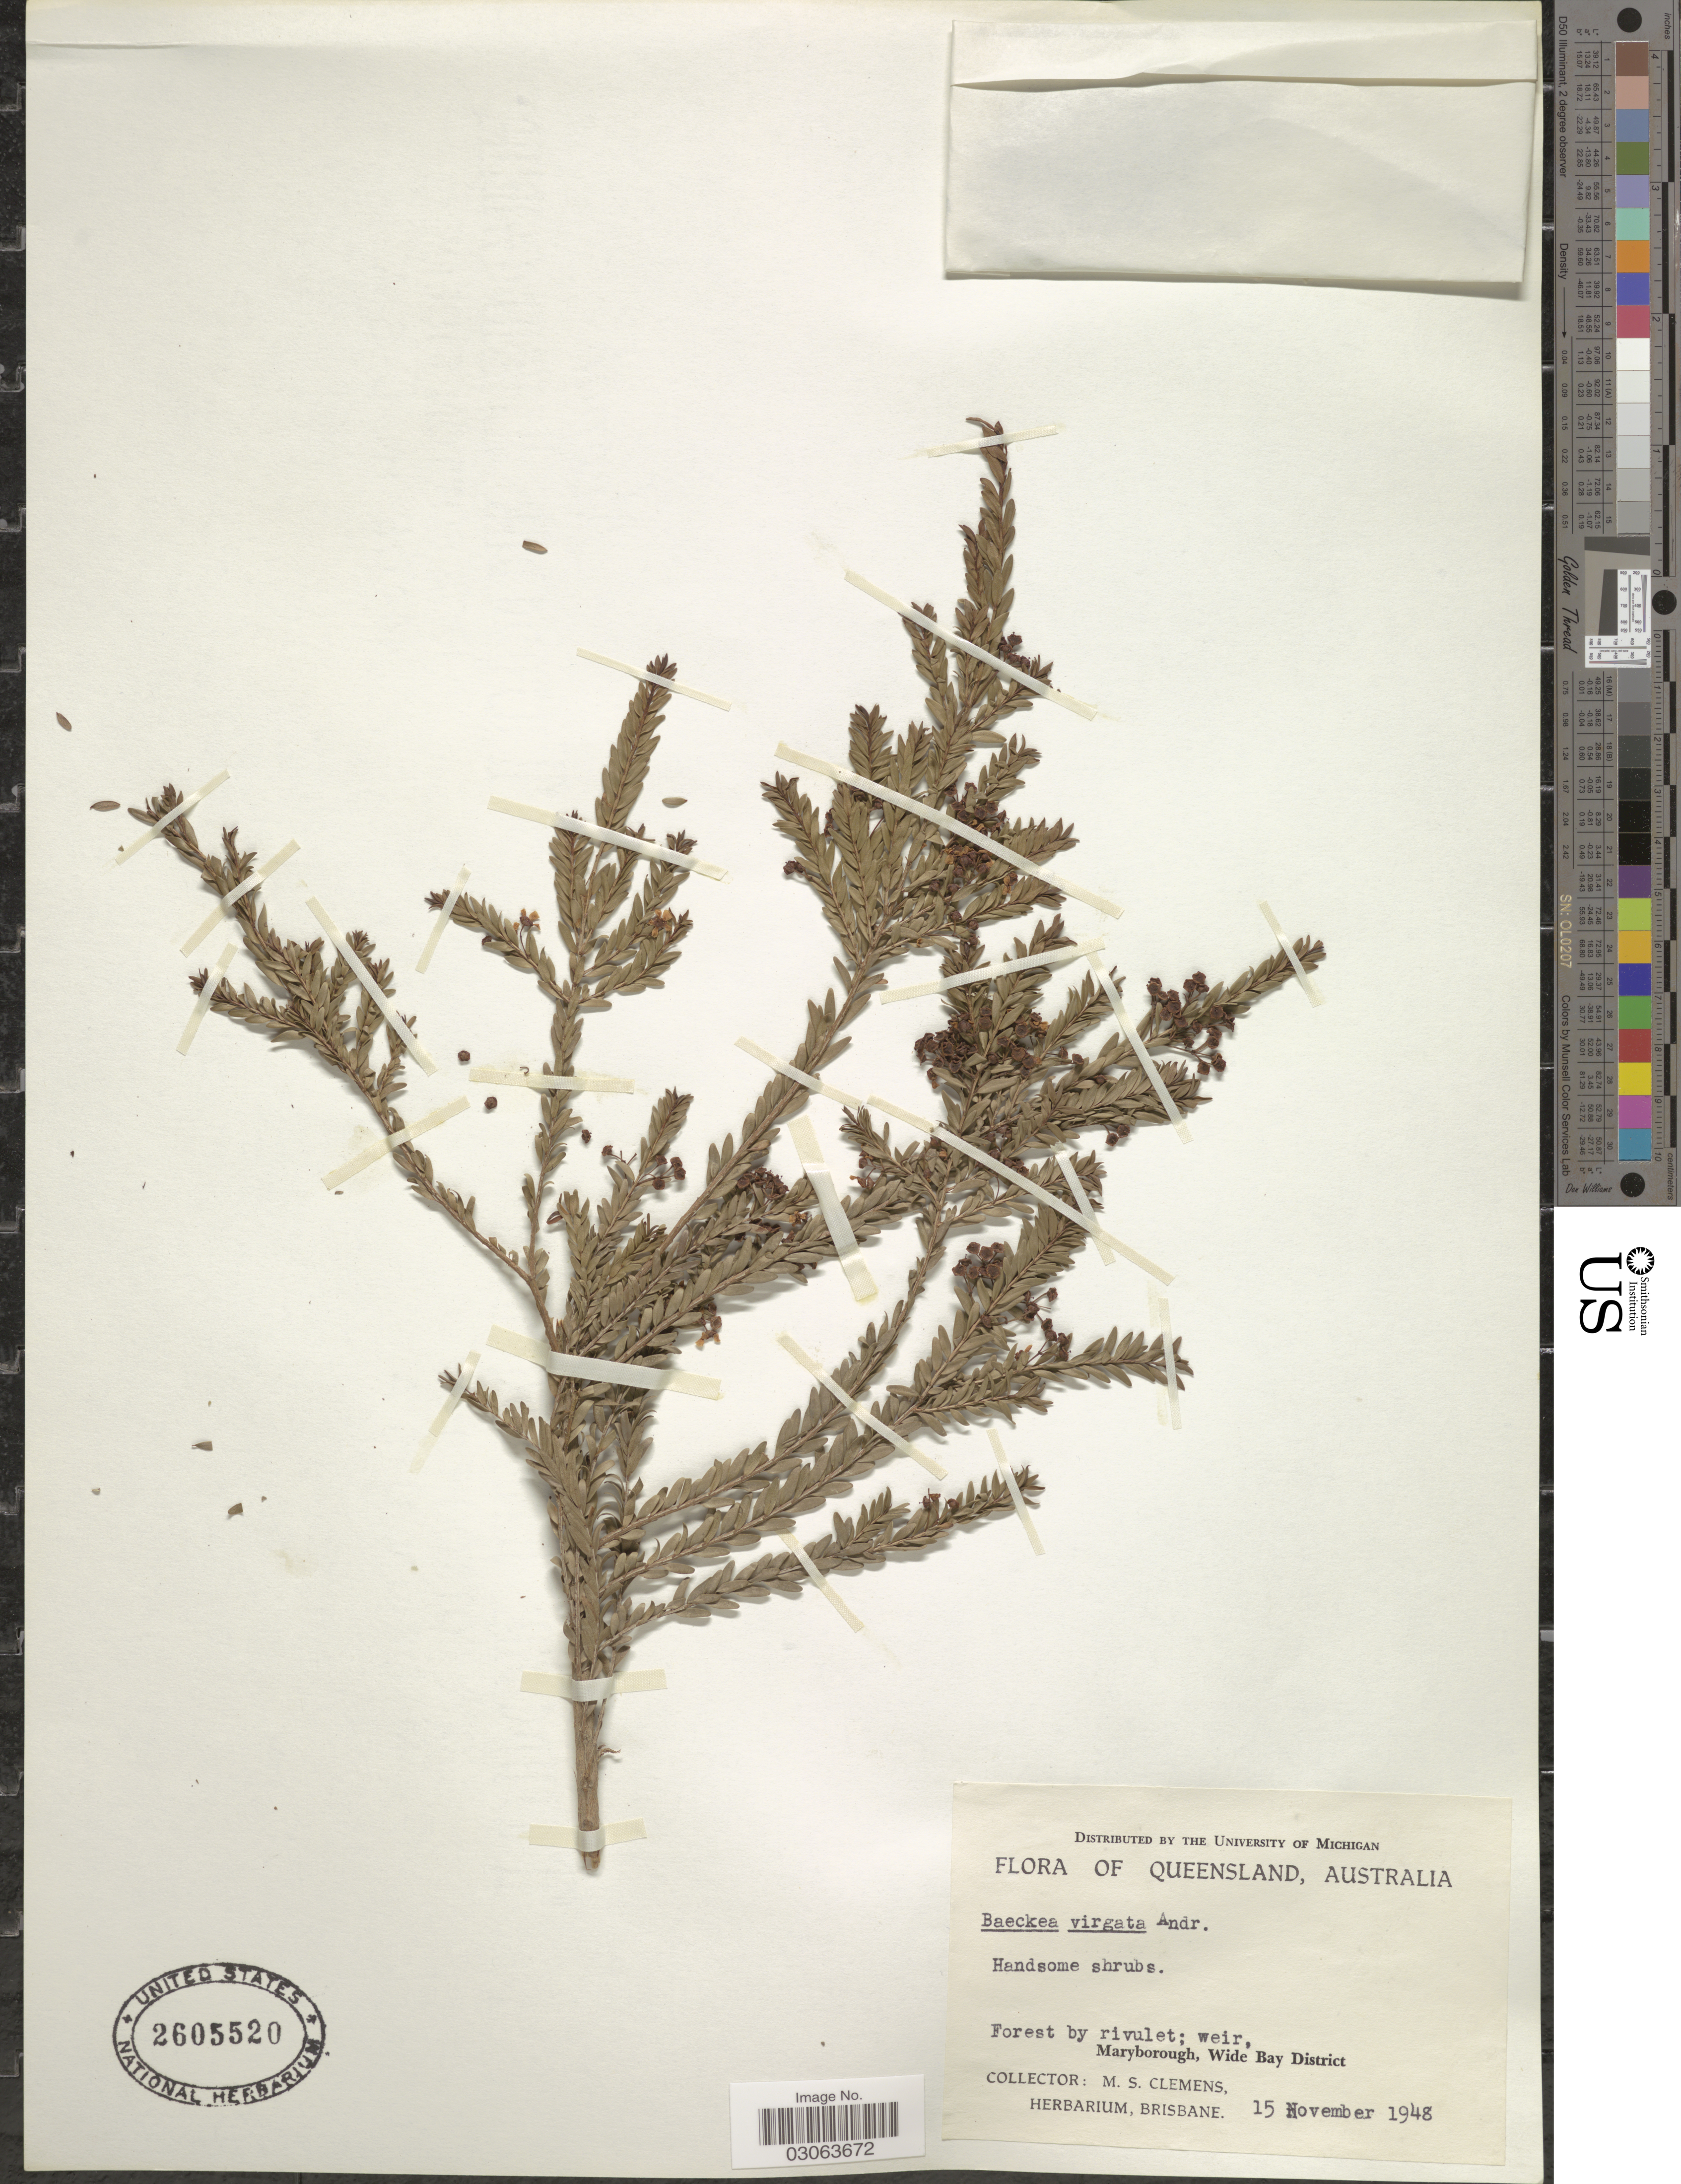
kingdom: Plantae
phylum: Tracheophyta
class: Magnoliopsida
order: Myrtales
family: Myrtaceae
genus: Sannantha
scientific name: Sannantha bidwillii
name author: (A.R. Bean) P.G. Wilson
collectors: M. S. Clemens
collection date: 1948-11-15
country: Australia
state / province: Queensland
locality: Maryborough, Wide Bay District.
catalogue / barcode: US 2605520